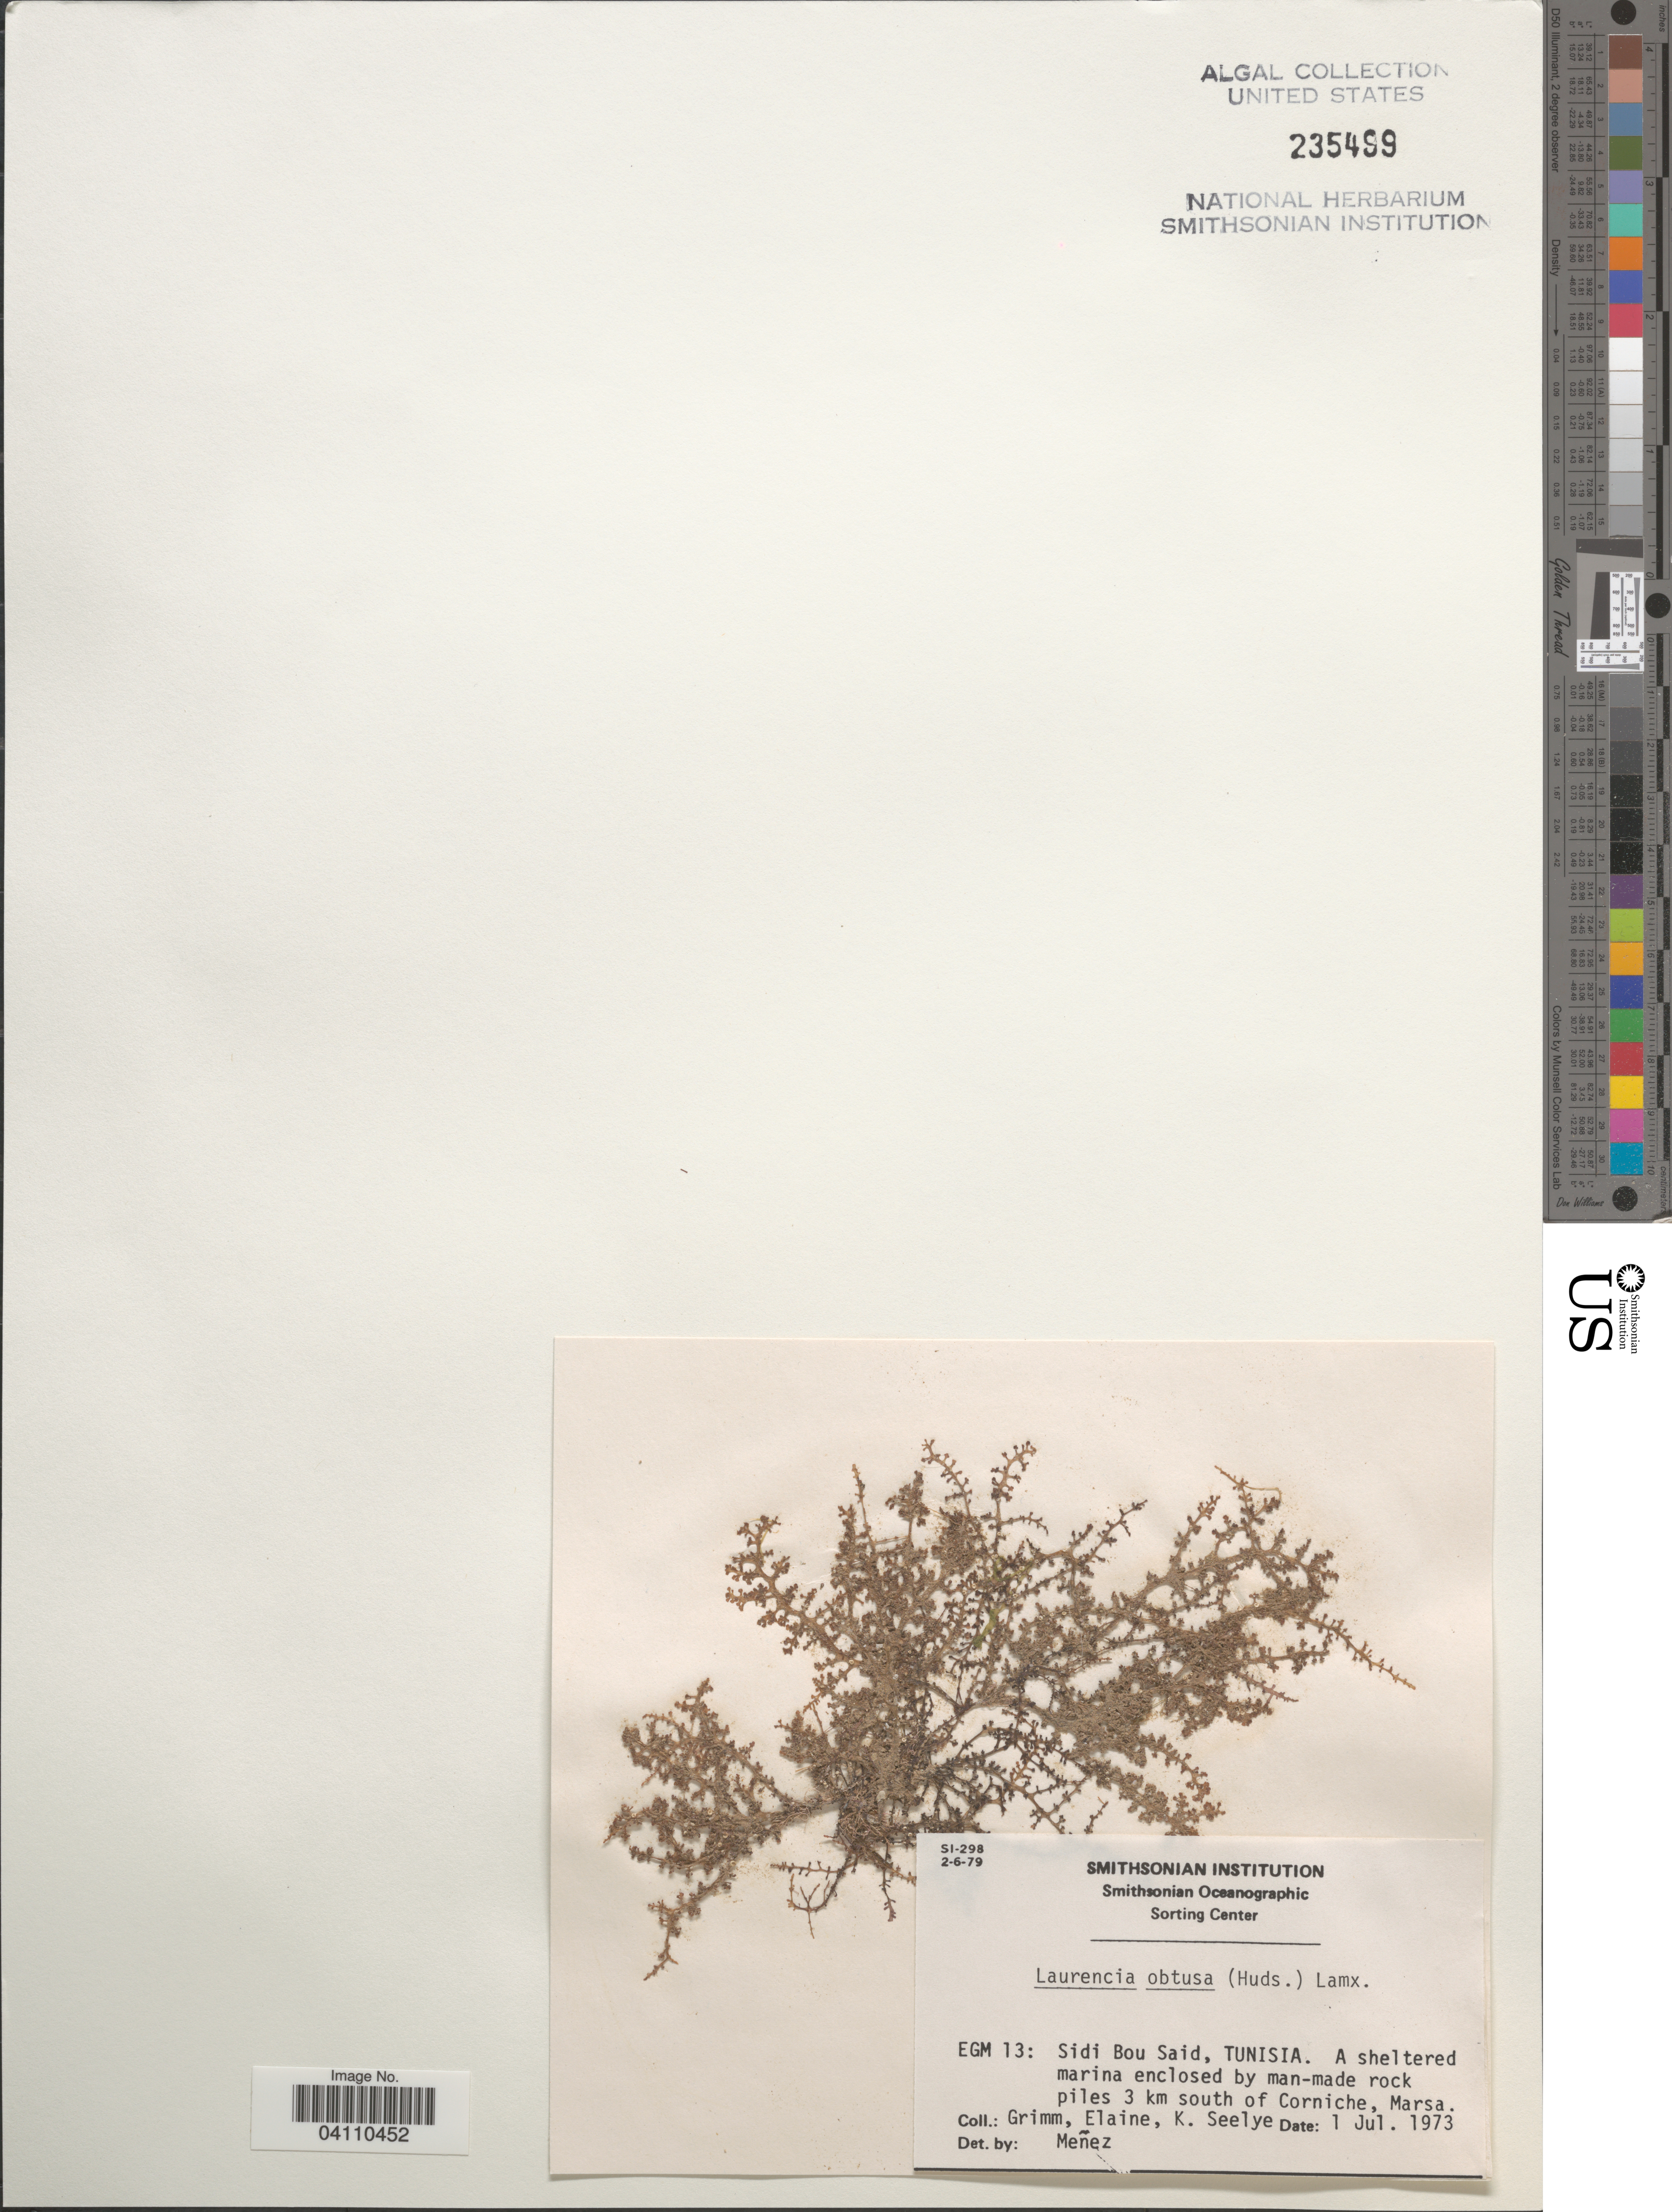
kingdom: Plantae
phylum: Rhodophyta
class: Florideophyceae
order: Ceramiales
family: Rhodomelaceae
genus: Laurencia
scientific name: Laurencia obtusa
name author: (Huds.) J.V.Lamouroux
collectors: Grimm, E. Seelye & K. Seelye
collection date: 1973-07-01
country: Tunisia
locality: EGM 13: Sidi Bou Said, Tunisia. A sheltered marina enclosed by man-made rock piles 3 km south of Corniche, Marsa.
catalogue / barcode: US 235499